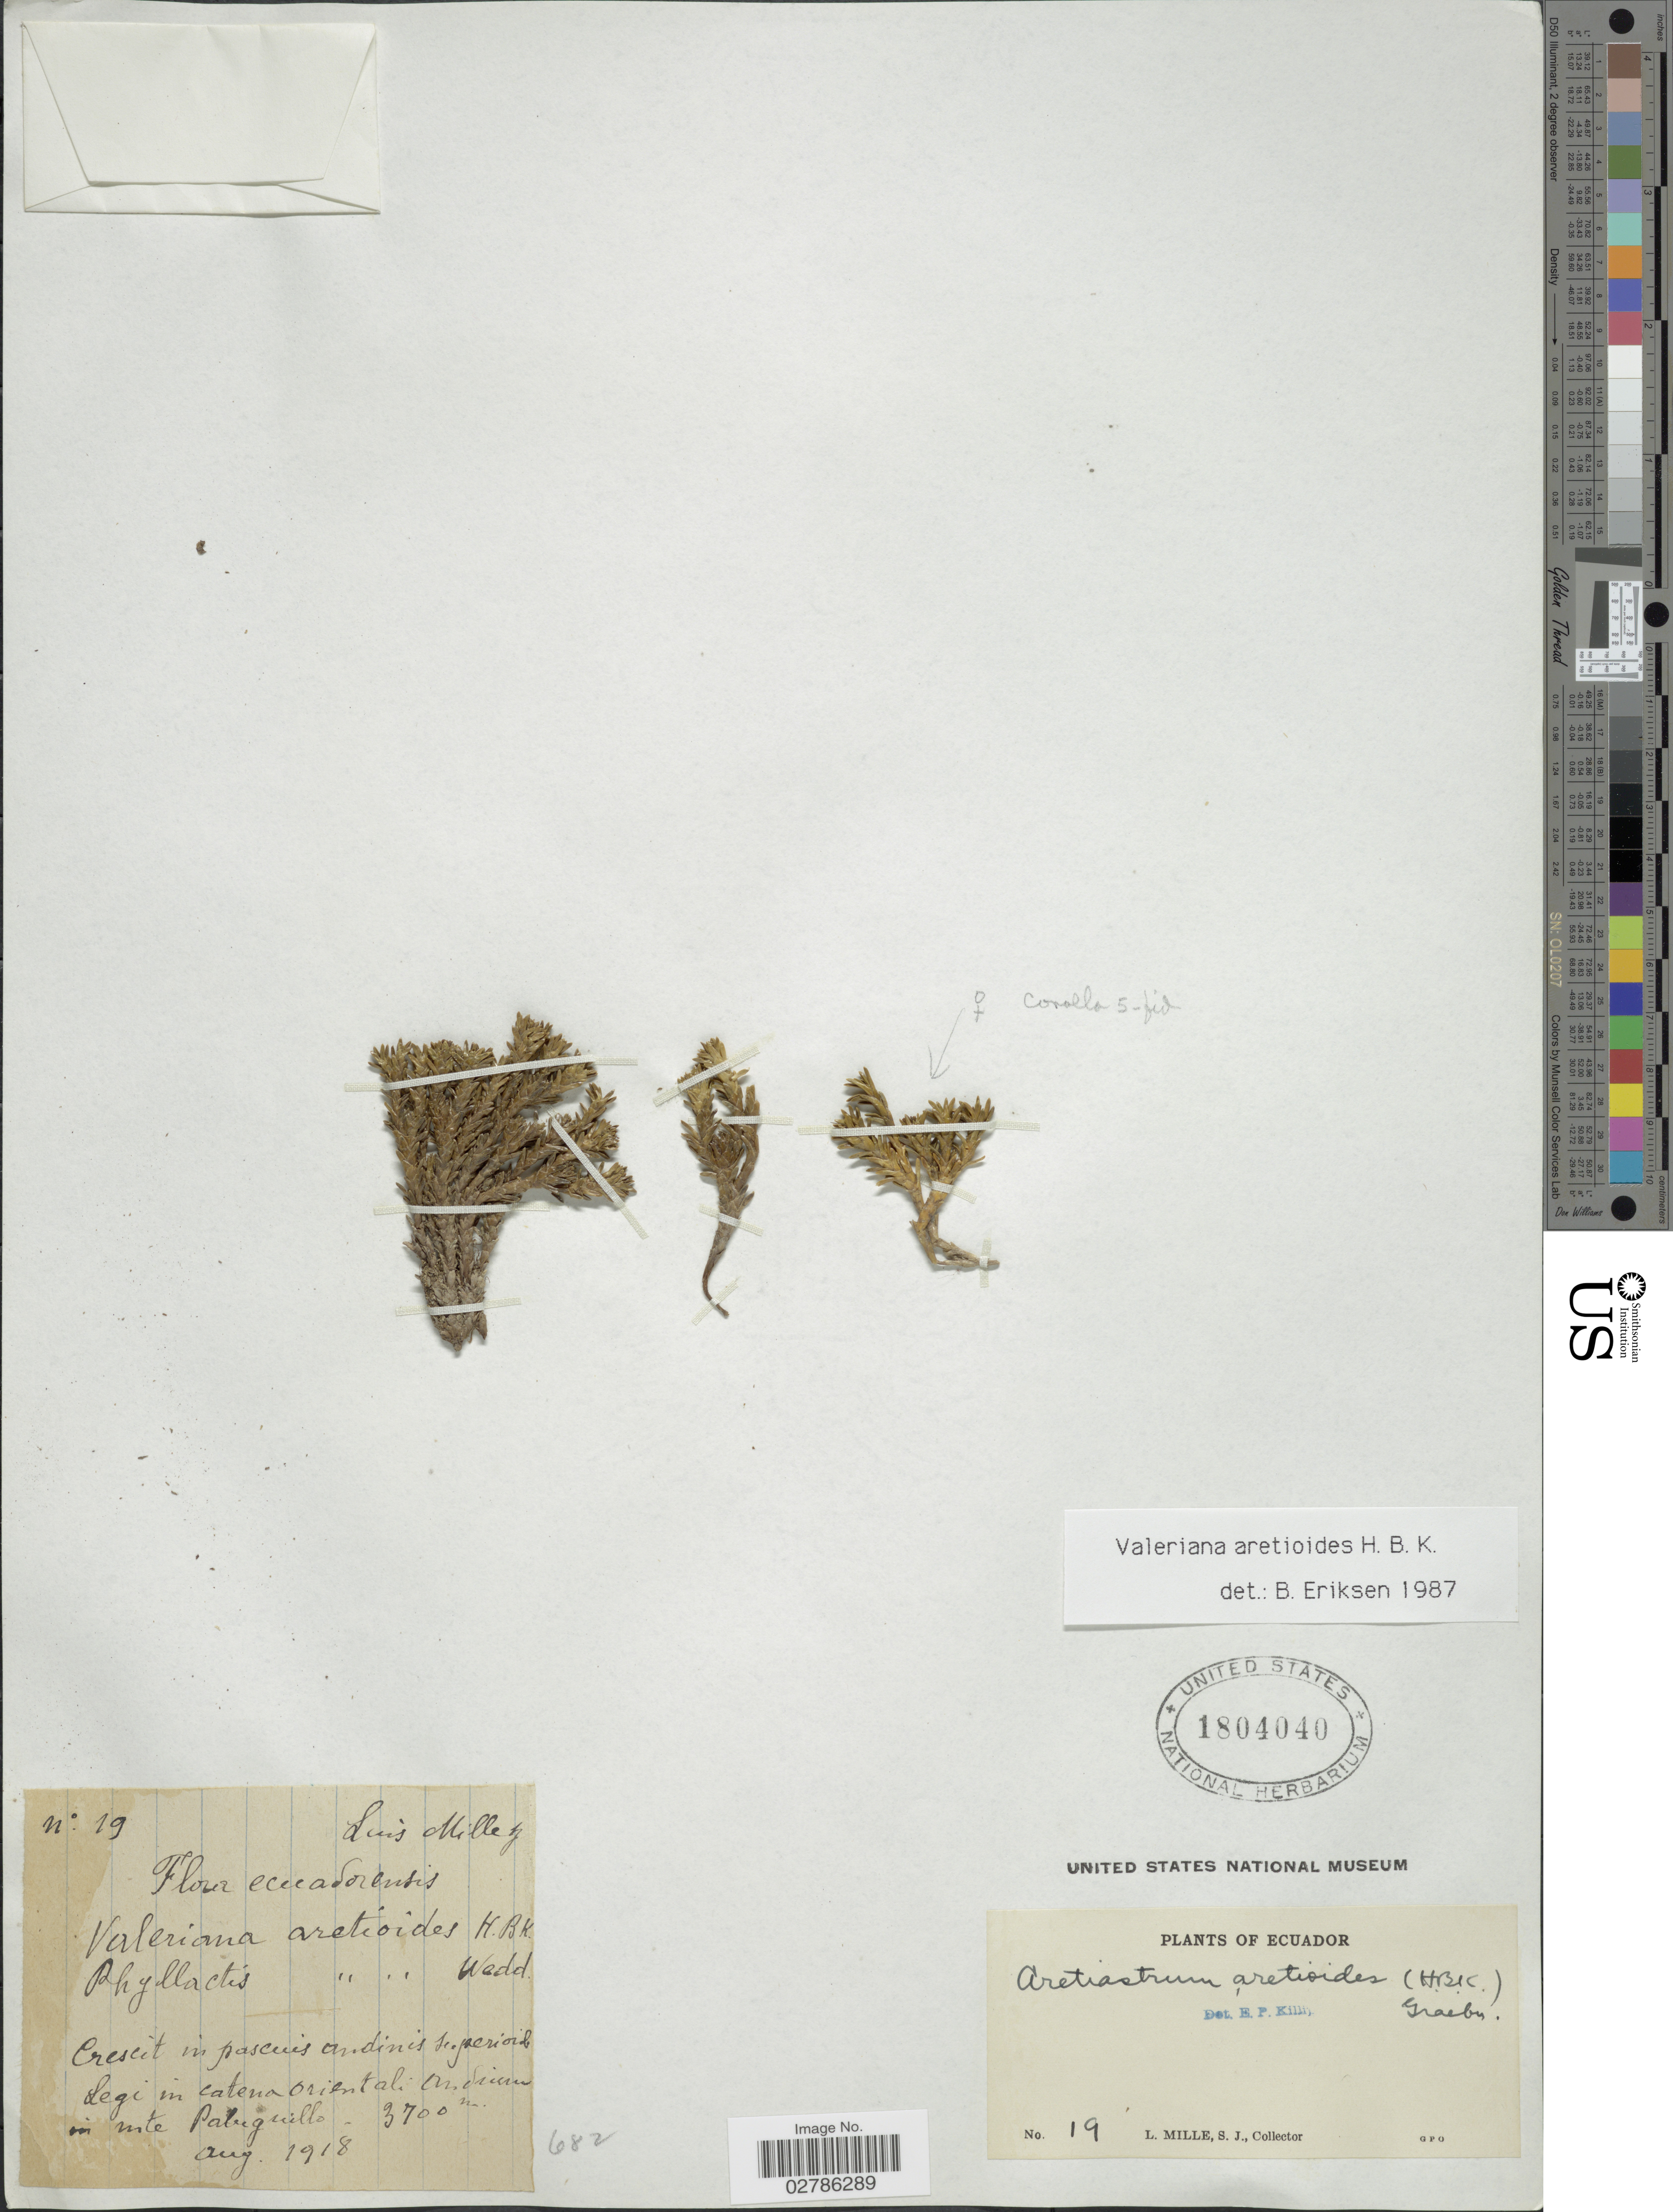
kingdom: Plantae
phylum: Tracheophyta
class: Magnoliopsida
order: Dipsacales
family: Caprifoliaceae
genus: Aretiastrum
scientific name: Aretiastrum aretioides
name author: (Kunth) Graebn.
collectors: L. Mille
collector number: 19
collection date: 1918-08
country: Ecuador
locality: Legi in catena oriental Andina in mte Pabeguillo.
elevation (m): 3700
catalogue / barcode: US 1804040